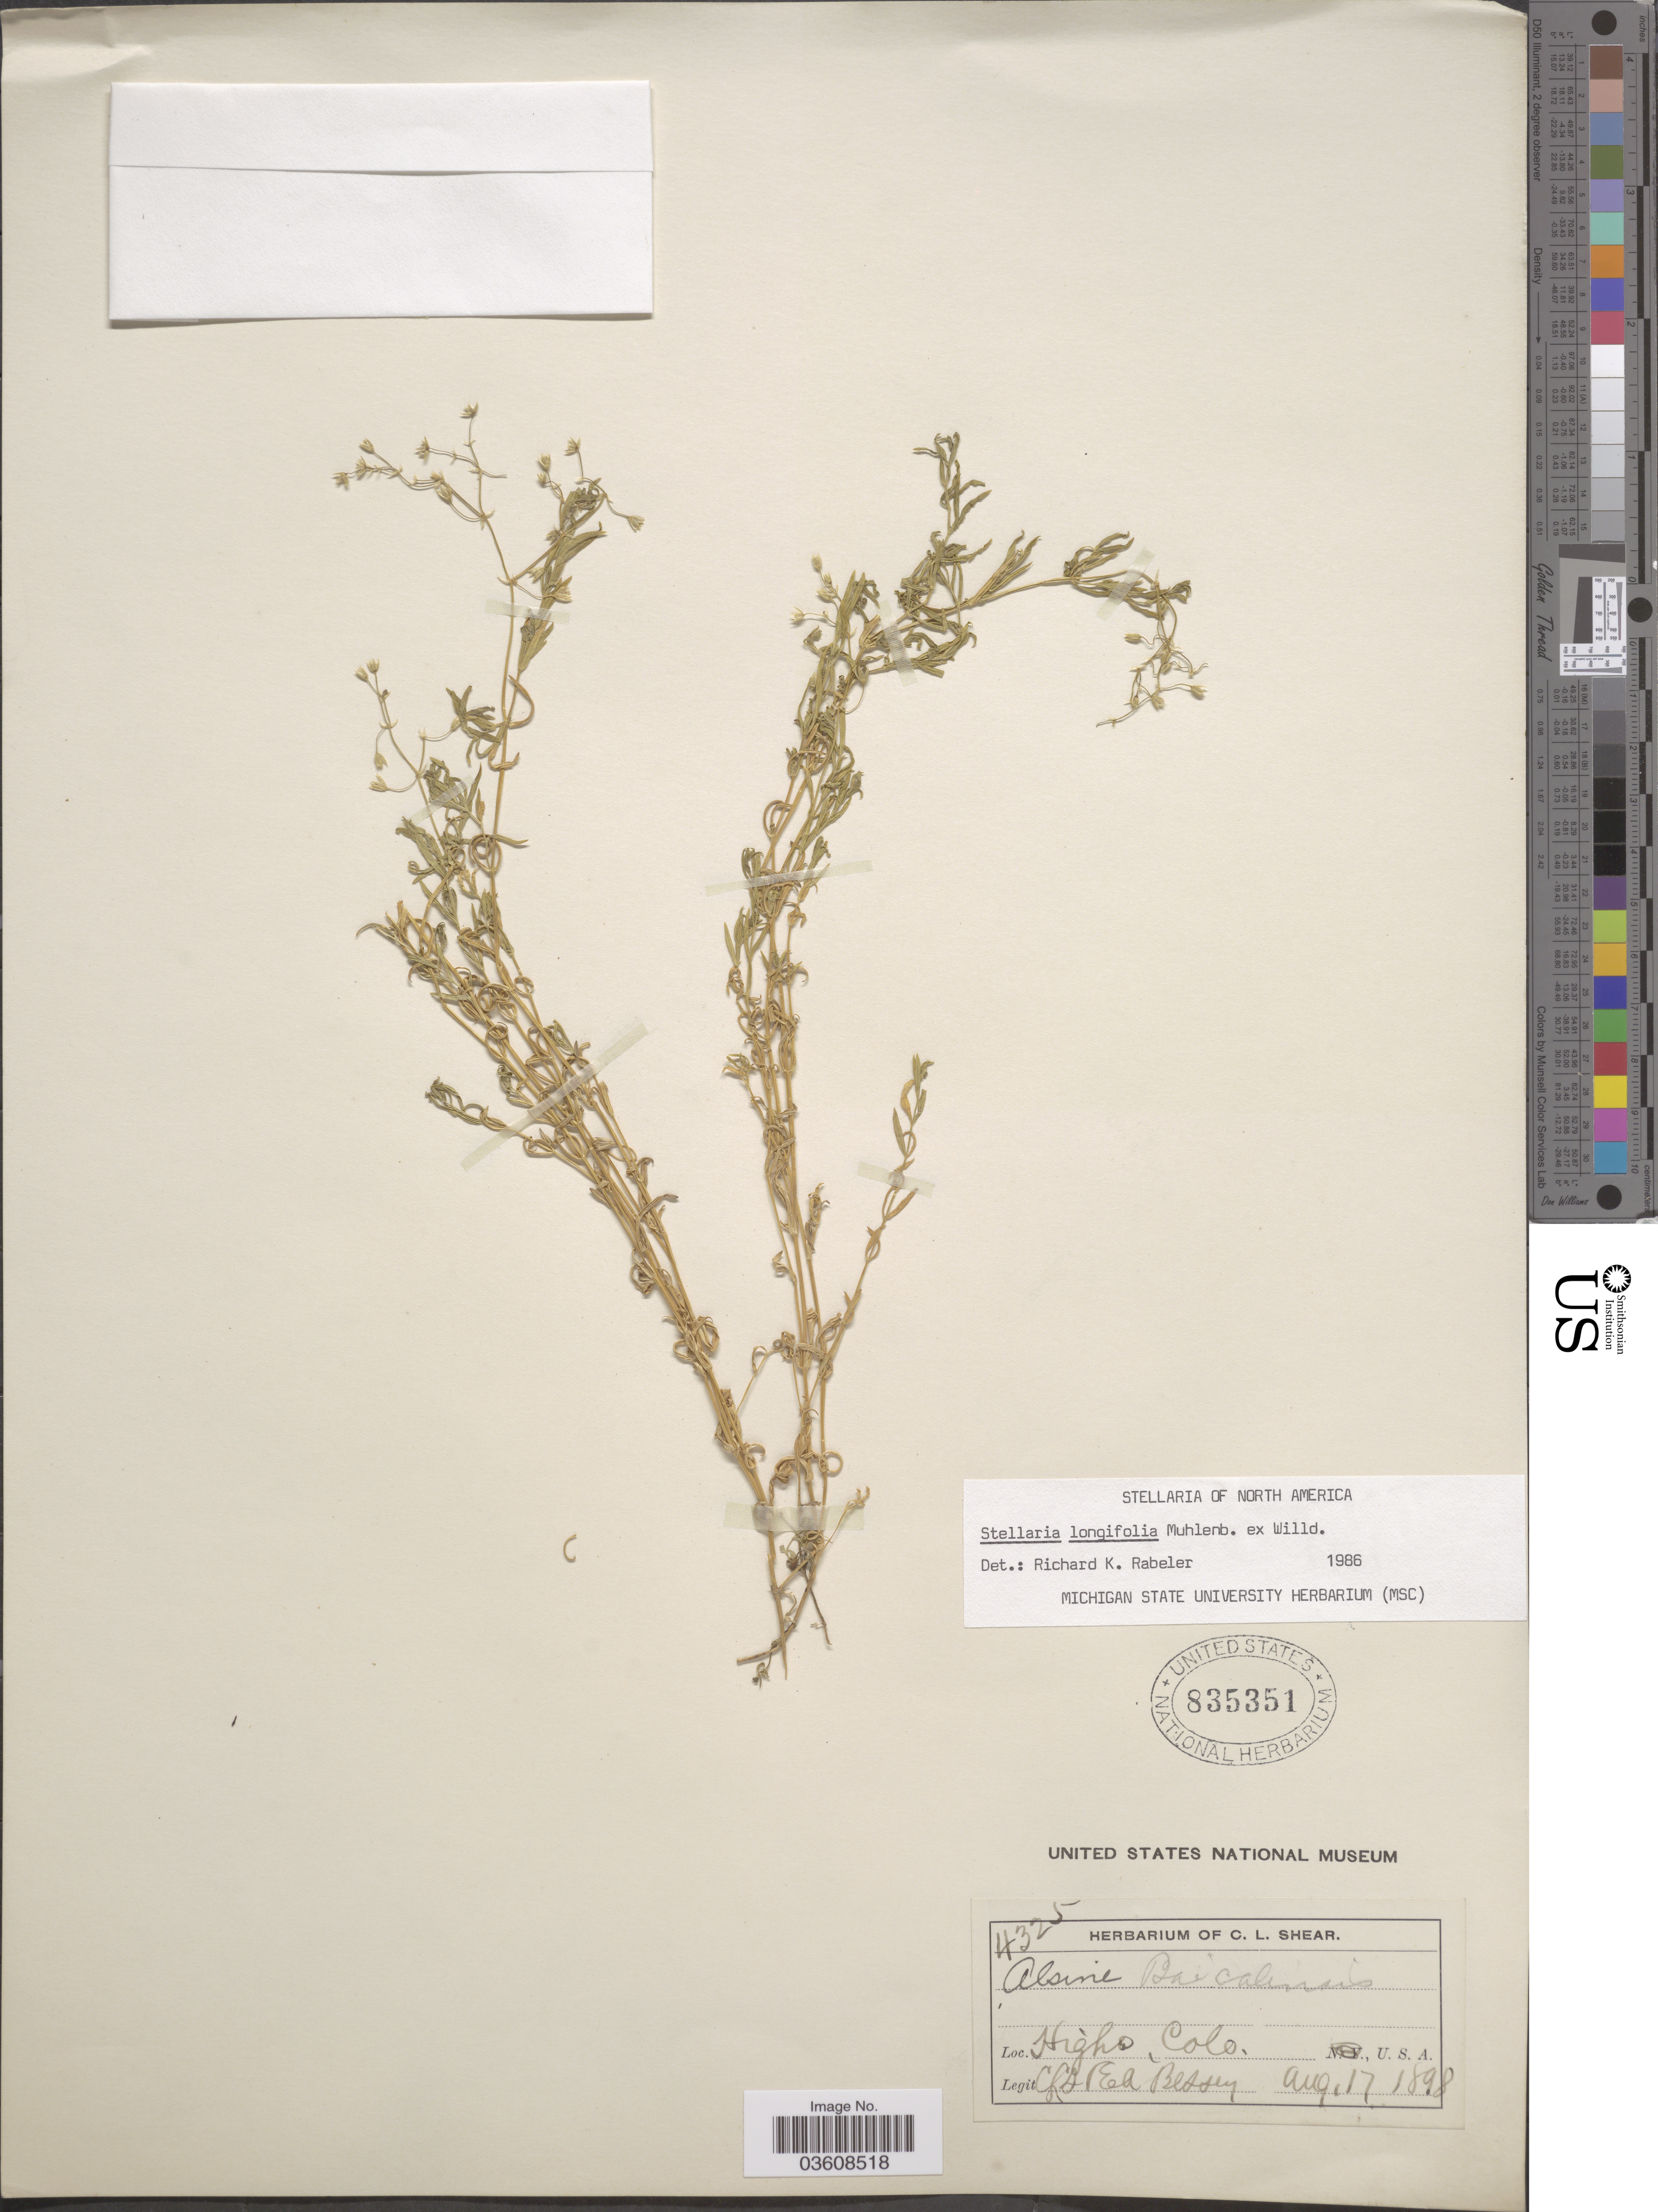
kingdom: Plantae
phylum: Tracheophyta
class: Magnoliopsida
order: Caryophyllales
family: Caryophyllaceae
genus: Stellaria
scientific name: Stellaria longifolia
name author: Muhl. ex Willd.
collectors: C. L. Shear & E. A. Bessey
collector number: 4325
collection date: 1898-08-17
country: United States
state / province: Colorado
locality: Higho. U. S. A.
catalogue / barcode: US 835351